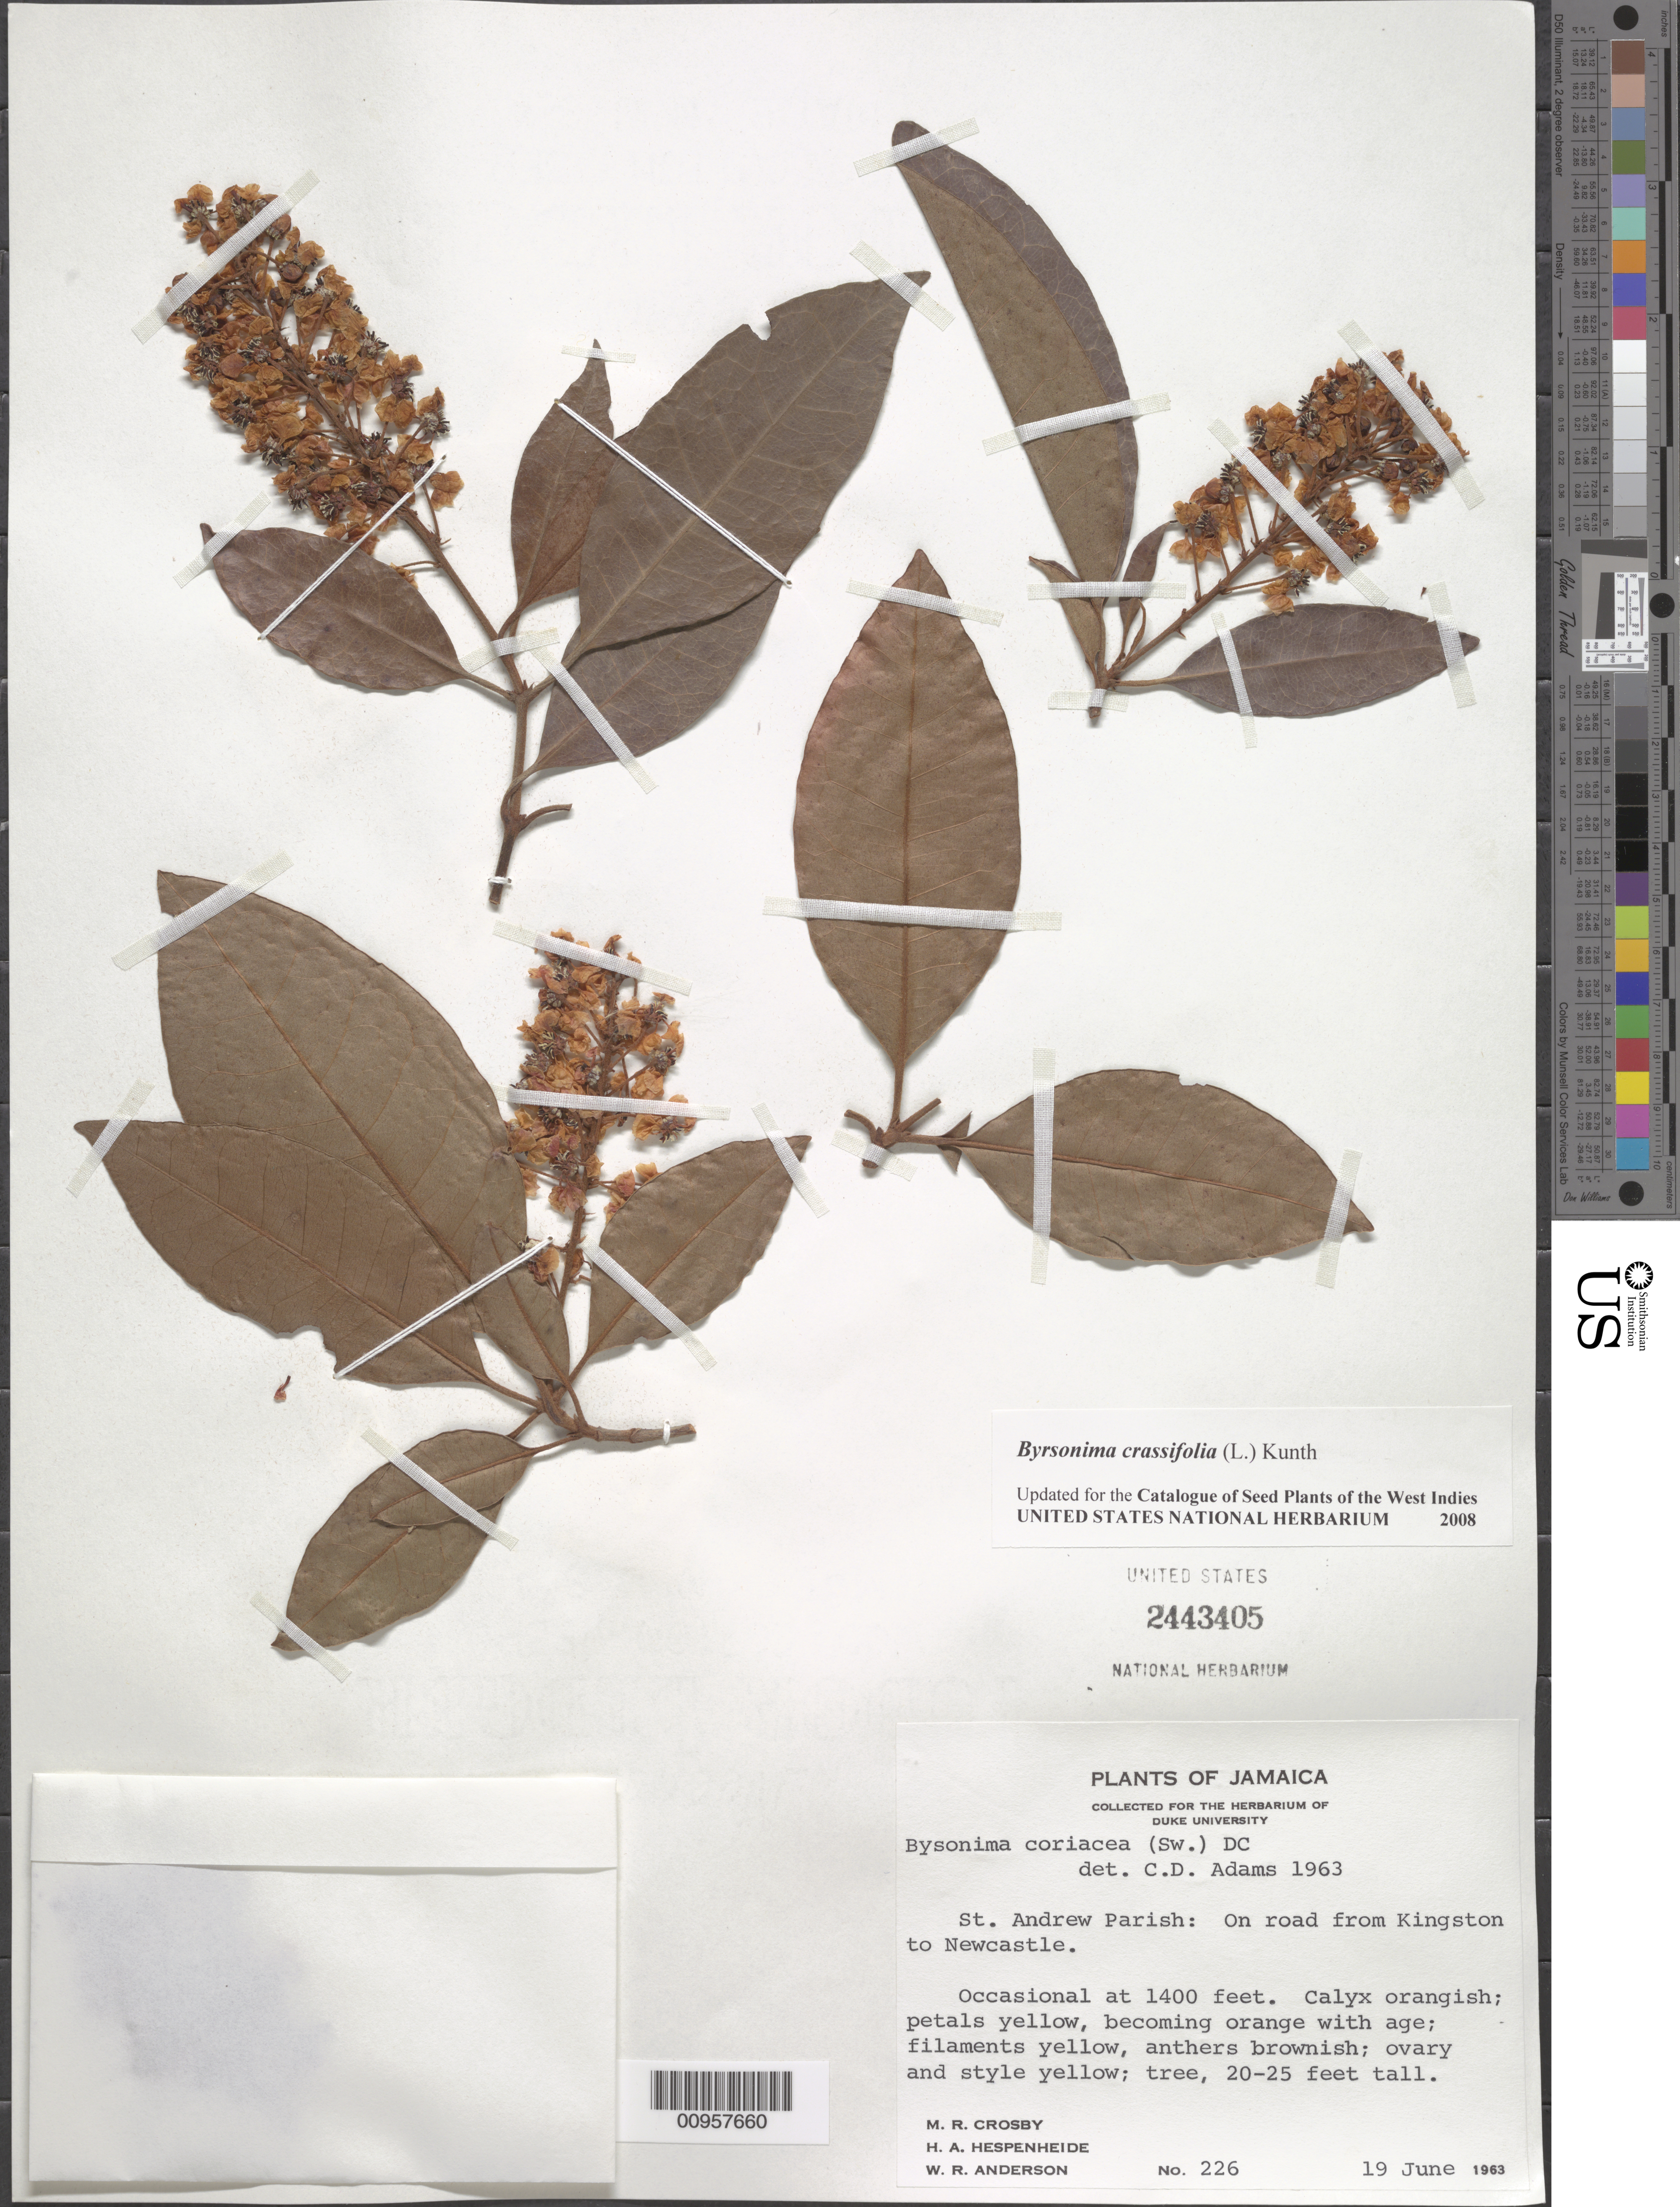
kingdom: Plantae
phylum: Tracheophyta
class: Magnoliopsida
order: Malpighiales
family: Malpighiaceae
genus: Byrsonima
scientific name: Byrsonima crassifolia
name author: (L.) Kunth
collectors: M. R. Crosby, H. A. Hespenheide & W. R. Anderson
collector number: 226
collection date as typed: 19 Jun 1963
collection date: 1963-06-19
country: Jamaica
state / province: Saint Andrew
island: Jamaica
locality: On road to Kingston to Newcastle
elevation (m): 427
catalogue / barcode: US 2443405